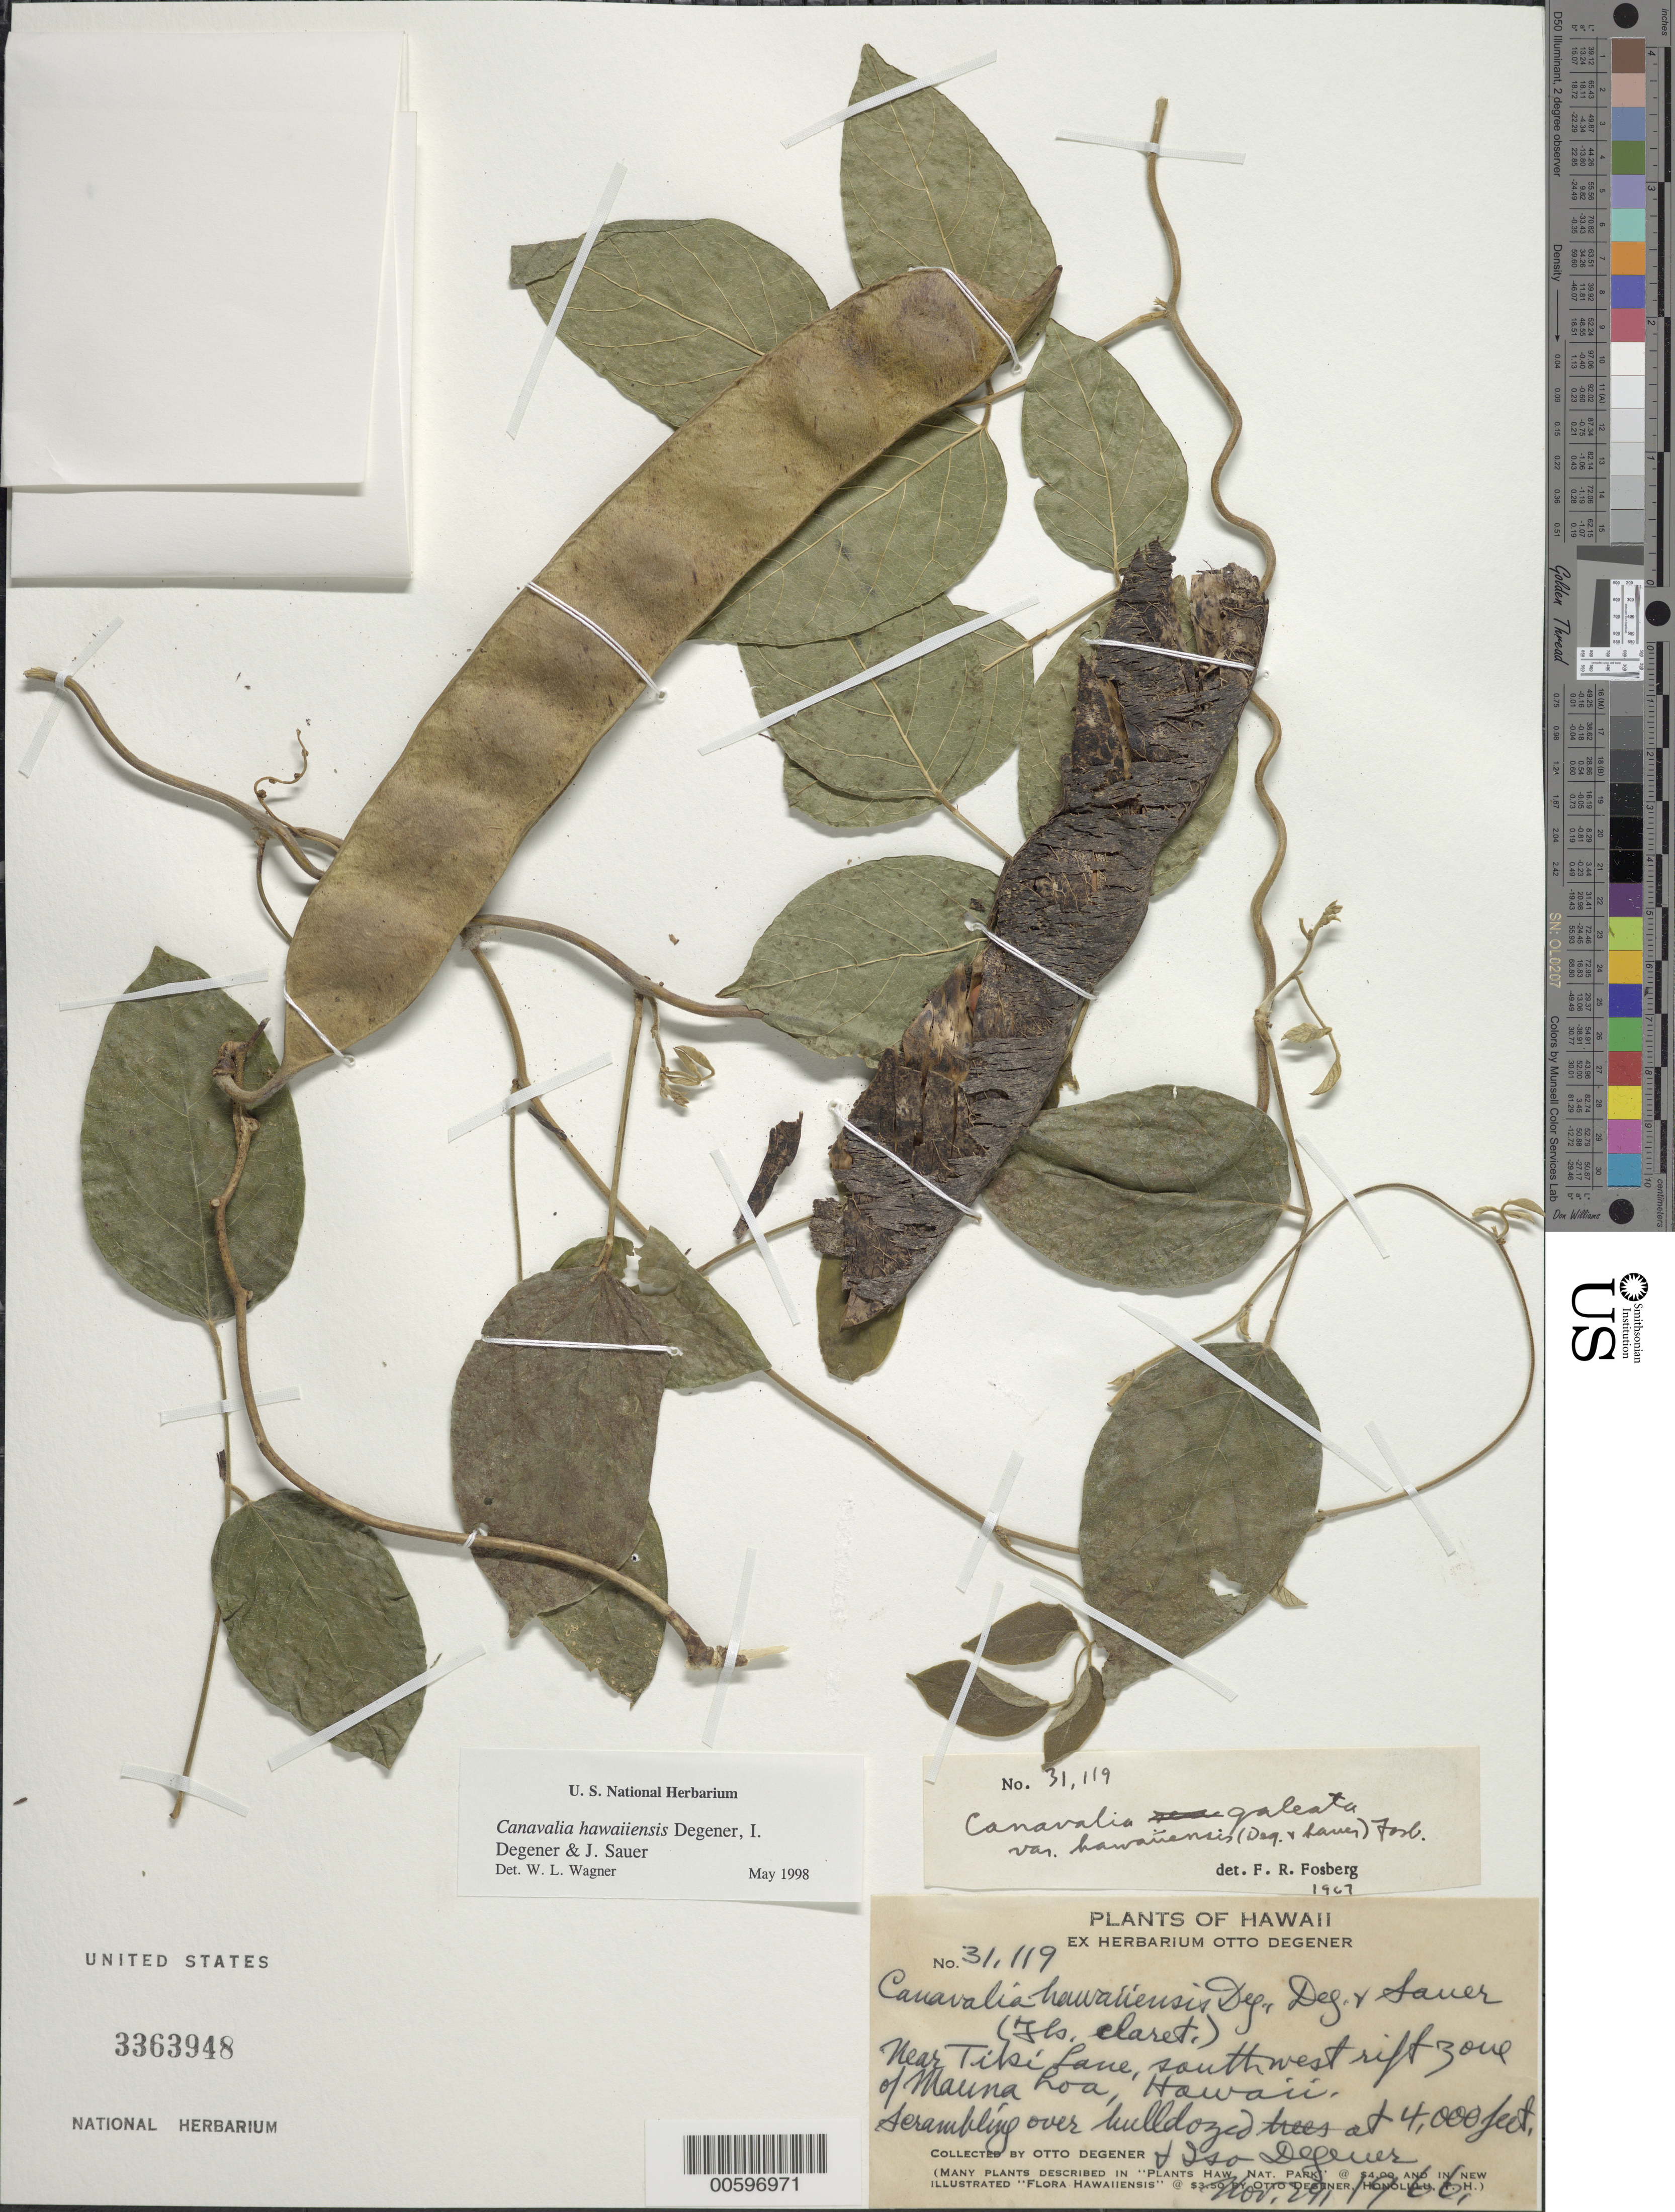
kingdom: Plantae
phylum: Tracheophyta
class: Magnoliopsida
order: Fabales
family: Fabaceae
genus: Canavalia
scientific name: Canavalia hawaiiensis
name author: O. Deg. & J.D. Sauer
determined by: Wagner, W. L., (BOT), Smithsonian Institution - National Museum of Natural History (UNITED STATES)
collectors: O. Degener & I. Degener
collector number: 31119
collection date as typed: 29 Nov 1966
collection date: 1966-11-29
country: United States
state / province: Hawaii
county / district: Hawaii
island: Hawaii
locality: Near Tiki Lane, SW rift zone of Mauna Loa.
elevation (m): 1219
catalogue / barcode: US 3363948